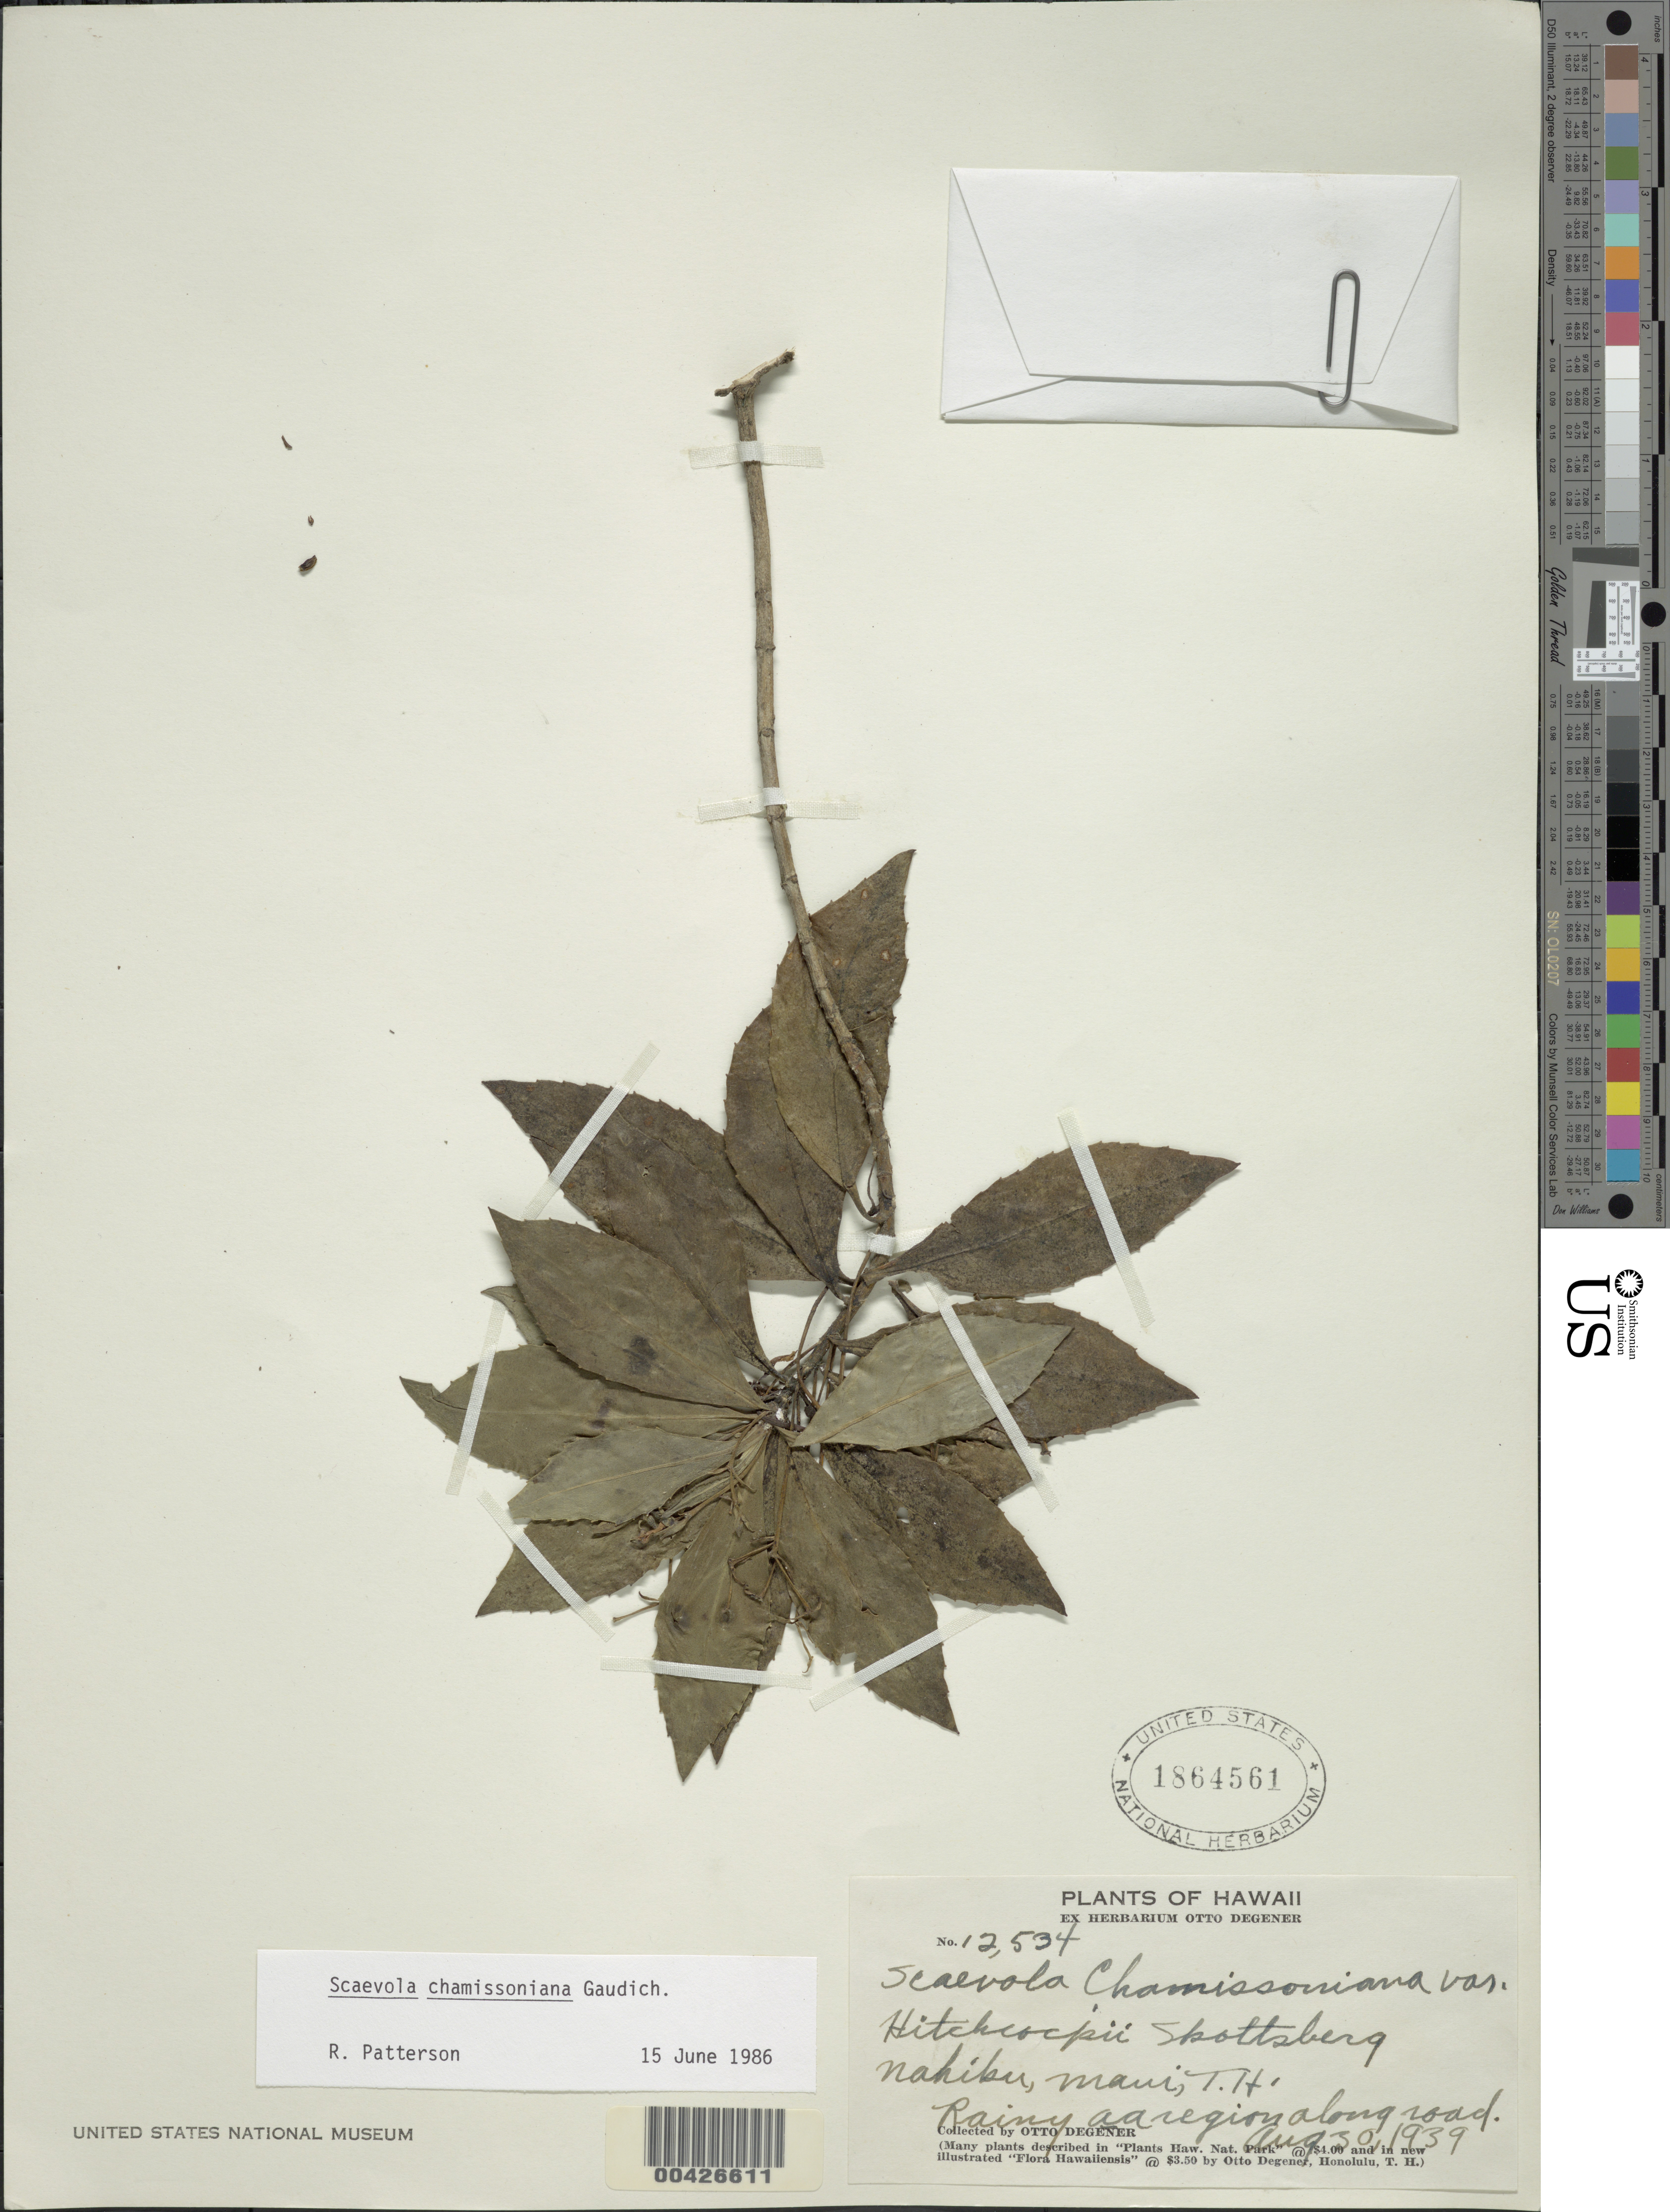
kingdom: Plantae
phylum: Tracheophyta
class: Magnoliopsida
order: Asterales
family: Goodeniaceae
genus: Scaevola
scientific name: Scaevola chamissoniana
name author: Gaudich.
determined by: Patterson, R.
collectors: O. Degener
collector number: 12534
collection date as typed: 30 Aug 1939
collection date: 1939-08-30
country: United States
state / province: Hawaii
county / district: Maui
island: Maui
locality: Nahiku, Maui, T.H.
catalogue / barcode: US 1864561